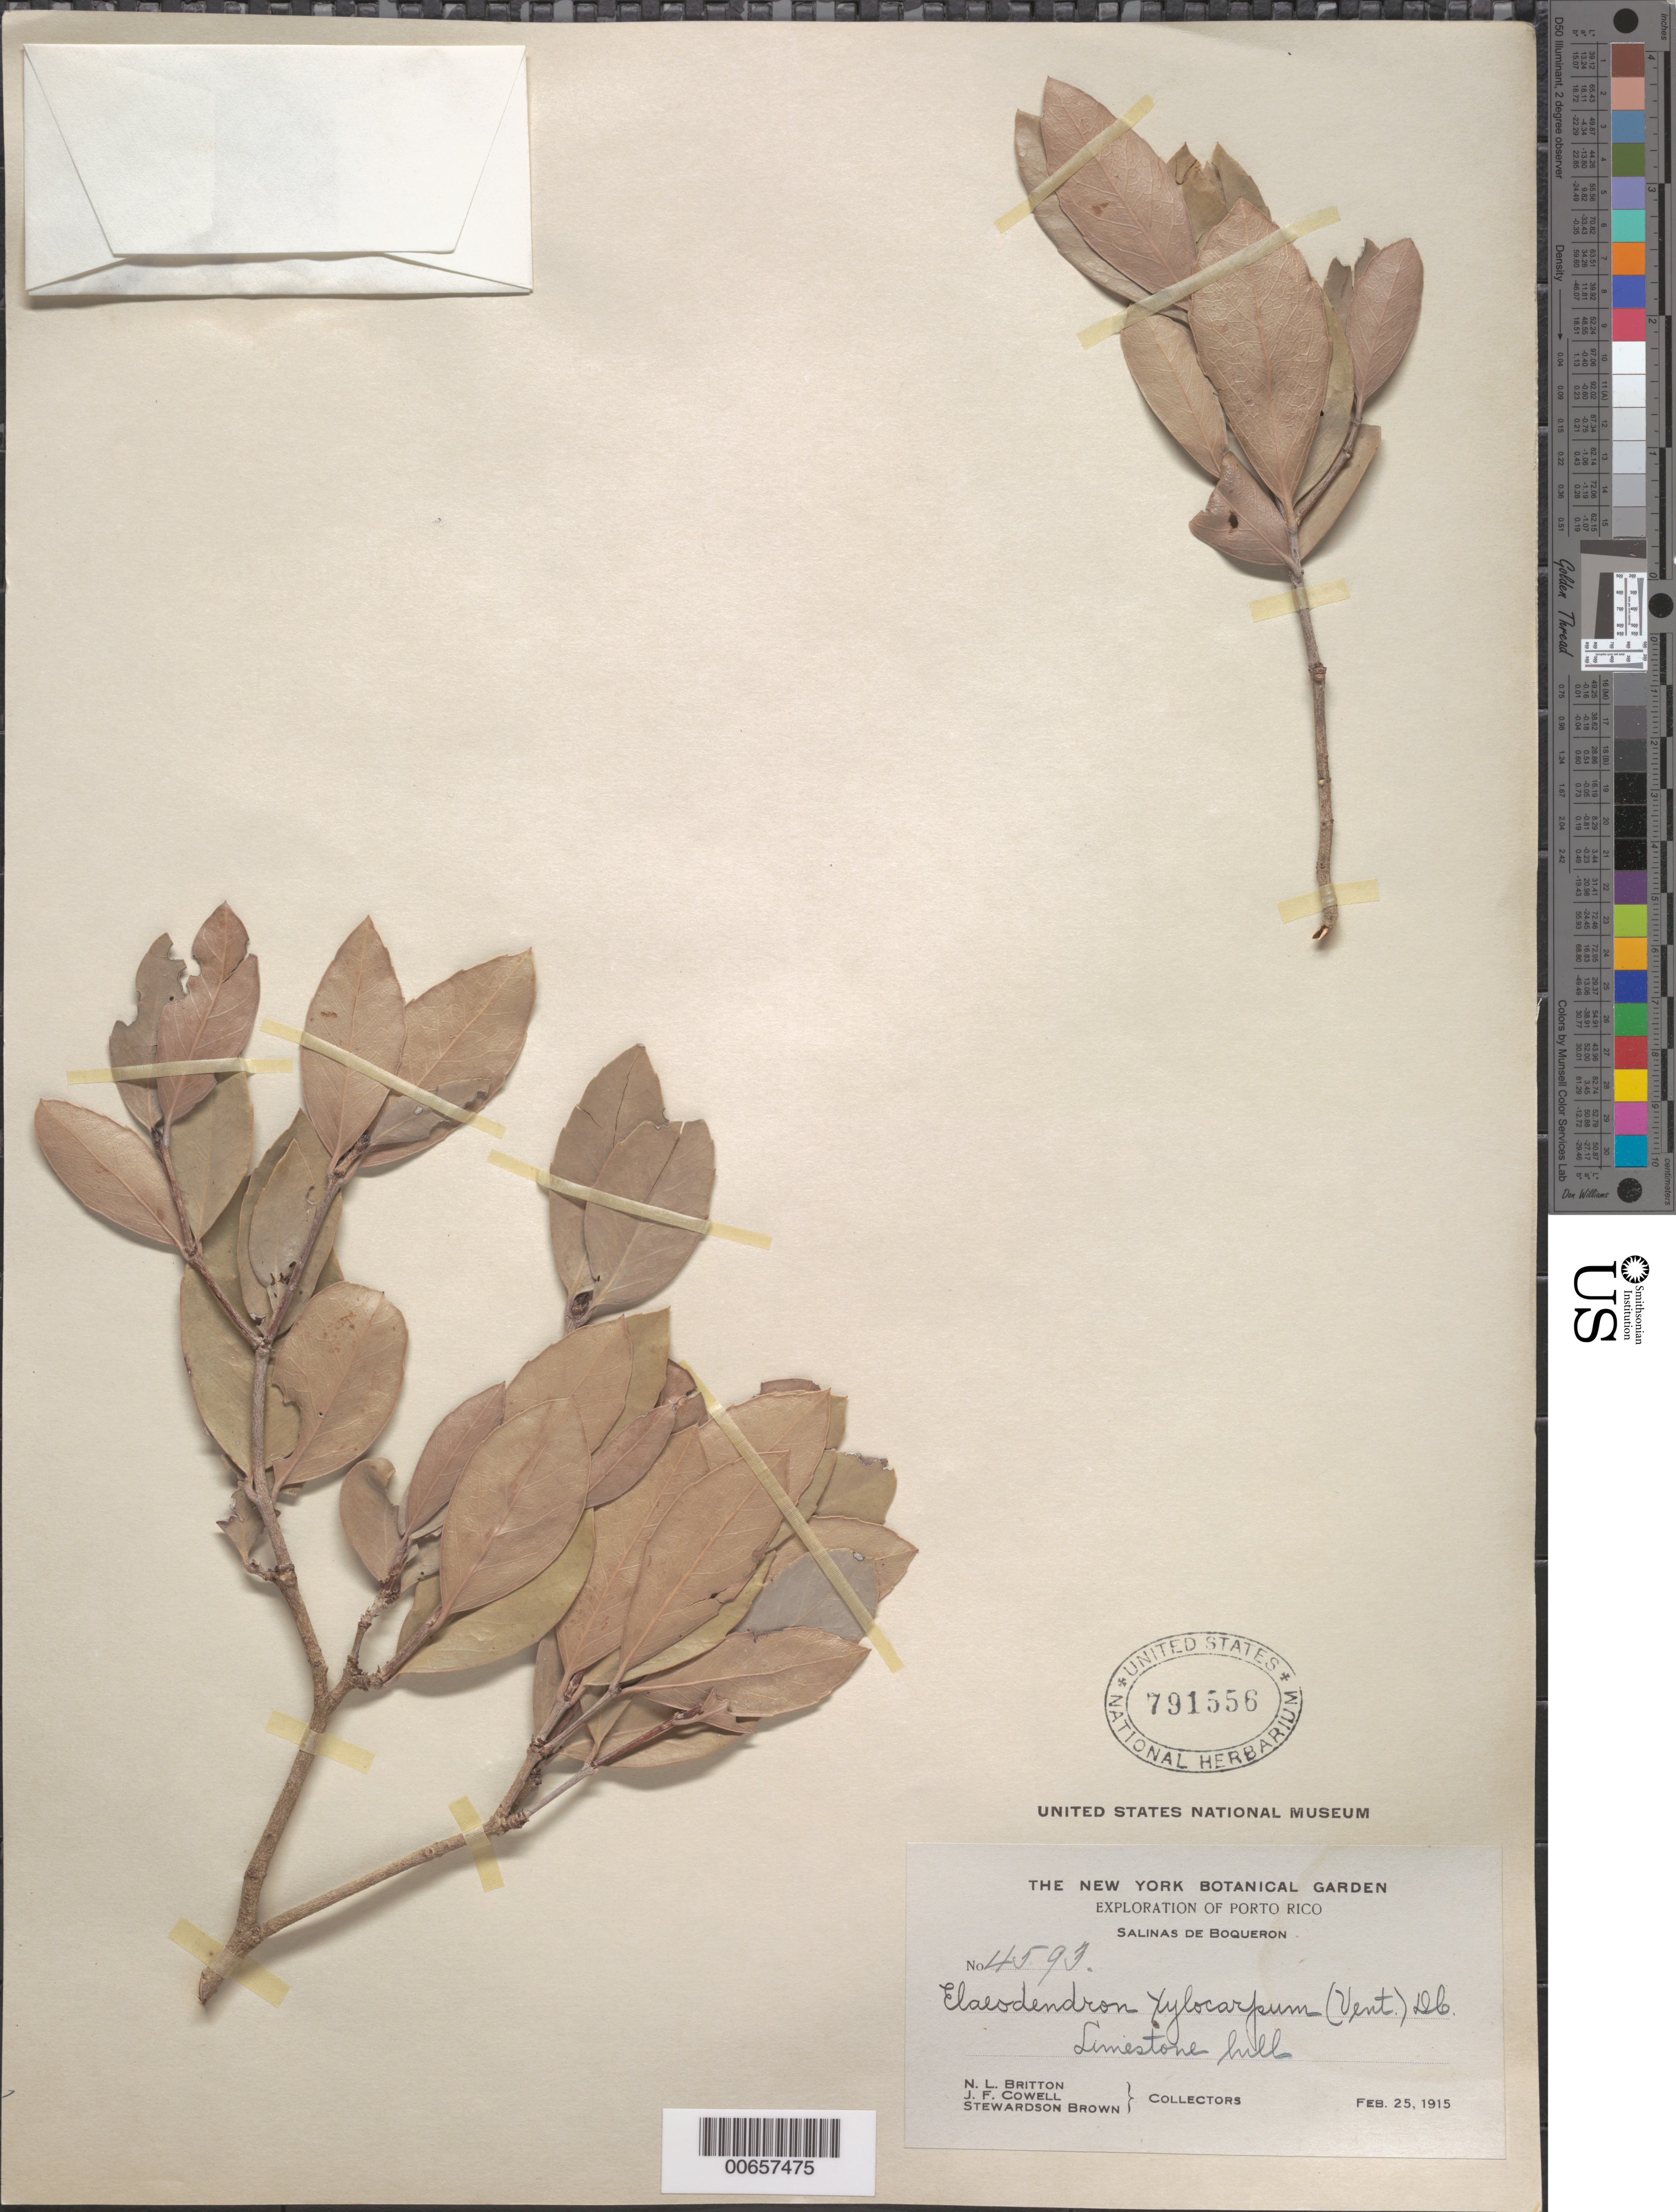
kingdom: Plantae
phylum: Tracheophyta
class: Magnoliopsida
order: Celastrales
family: Celastraceae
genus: Elaeodendron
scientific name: Elaeodendron xylocarpum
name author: (Vent.) DC.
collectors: N. Britton, J. F. Cowell & S. Brown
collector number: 4593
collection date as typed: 25 Feb 1915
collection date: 1915-02-25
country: Puerto Rico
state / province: Cabo Rojo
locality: Salinas de Boqueron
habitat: Limestone hill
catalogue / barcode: US 791556